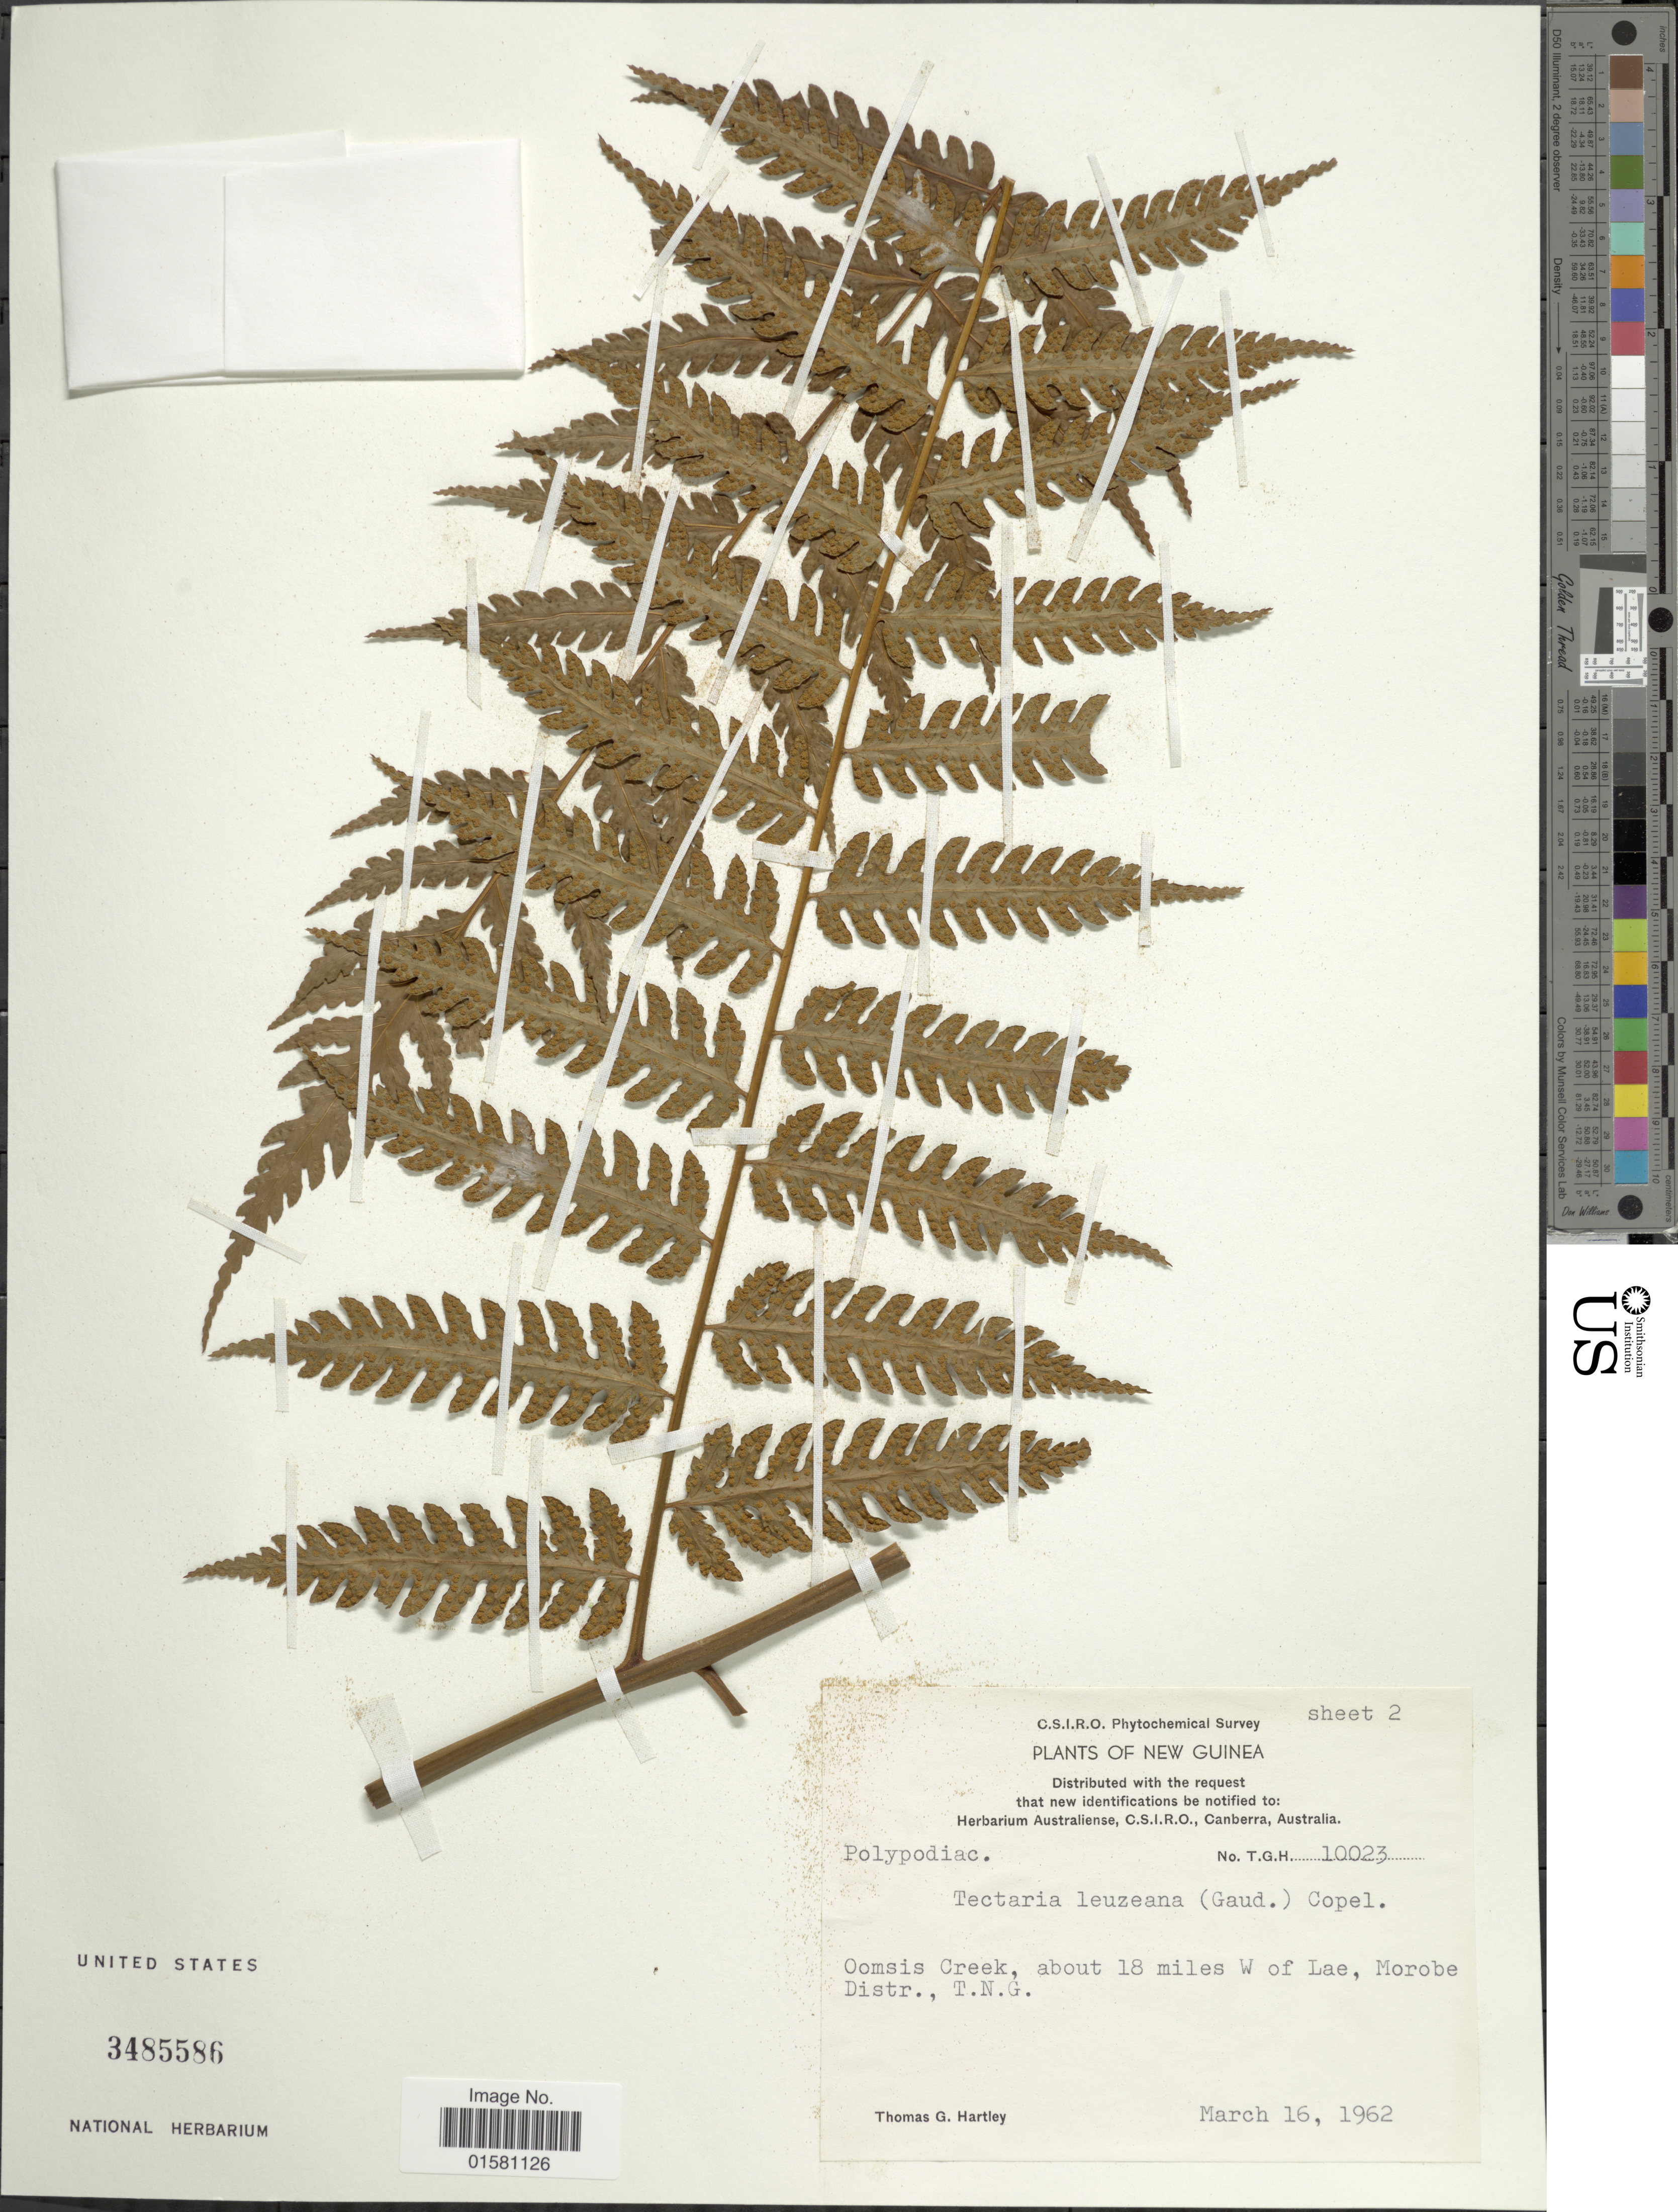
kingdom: Plantae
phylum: Tracheophyta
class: Polypodiopsida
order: Polypodiales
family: Tectariaceae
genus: Tectaria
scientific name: Tectaria leuzeana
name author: (Gaudich.) Copel.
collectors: T. G. Hartley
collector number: T.G.H. 10023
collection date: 1962-03-16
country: Papua New Guinea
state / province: Morobe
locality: Oomsis Creek, about 18 miles W of line, Morobe District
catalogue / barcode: US 3485586